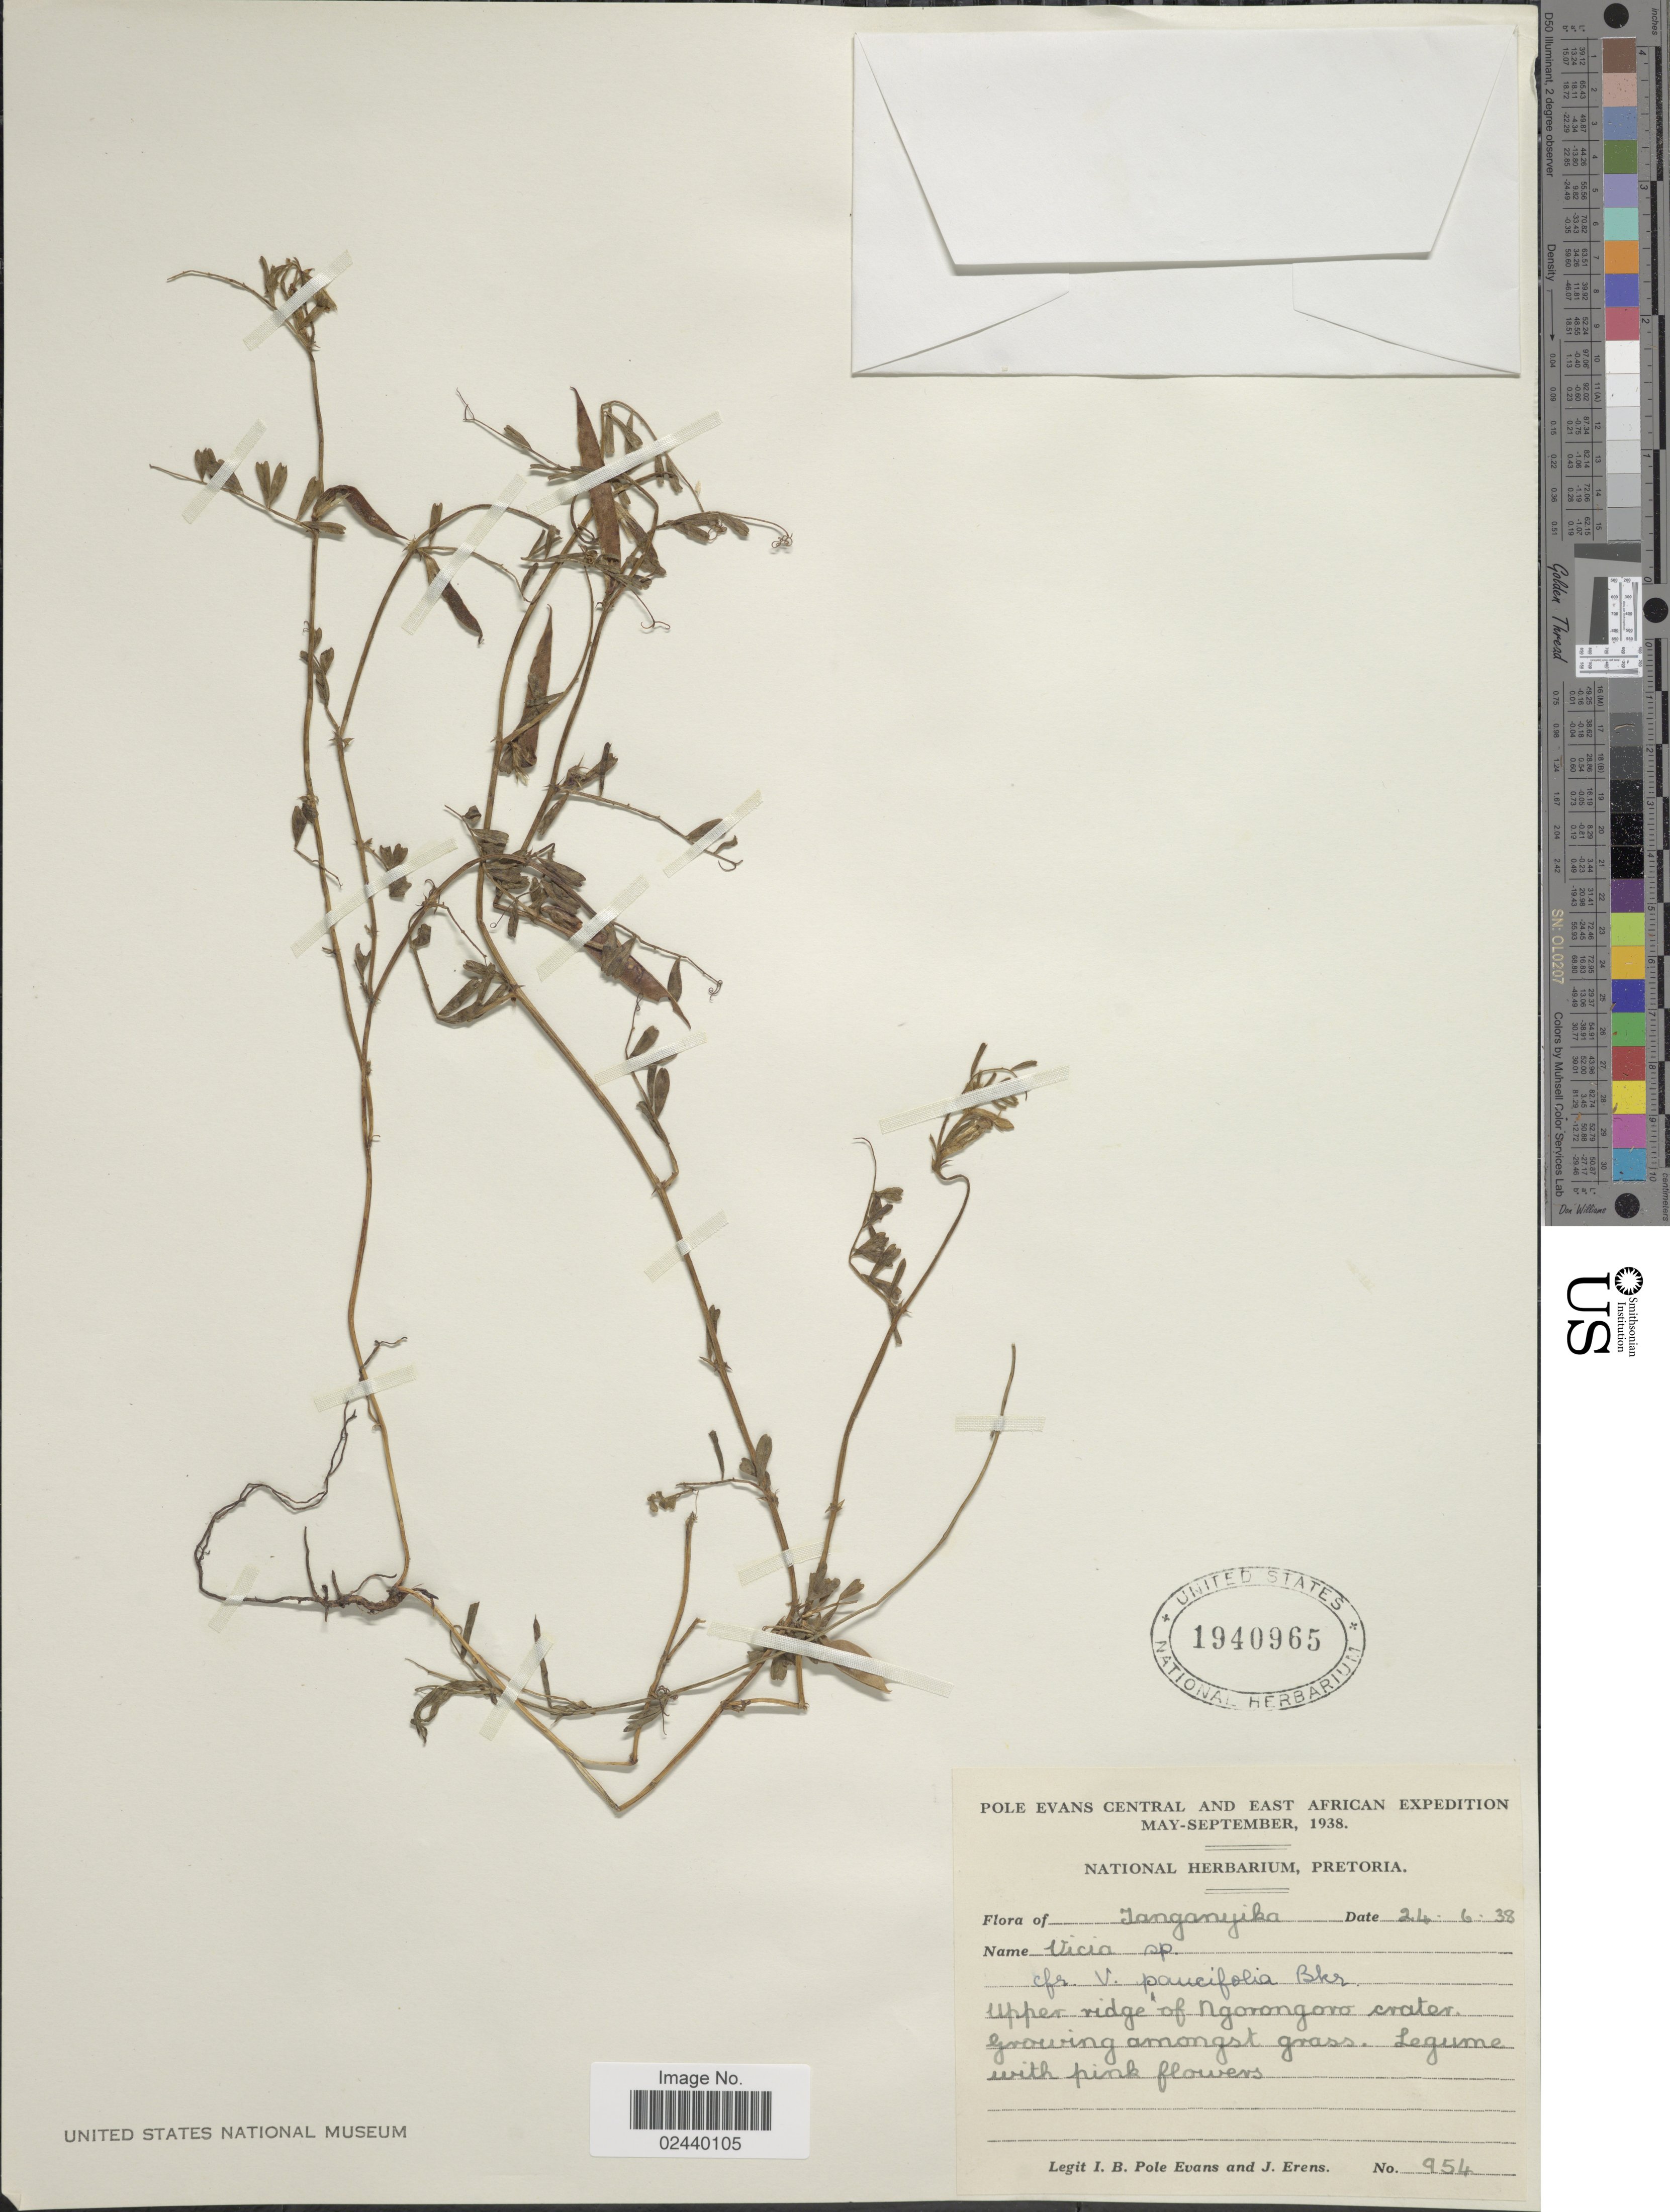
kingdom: Plantae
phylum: Tracheophyta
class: Magnoliopsida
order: Fabales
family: Fabaceae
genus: Vicia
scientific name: Vicia sp.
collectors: I. B. Pole-Evans & J. Erens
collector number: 954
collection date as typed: Transcribed d/m/y: 24/6/38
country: Tanzania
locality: Central and East African, Tanganyika, Upper ridge of Ngorongoro crater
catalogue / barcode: US 1940965